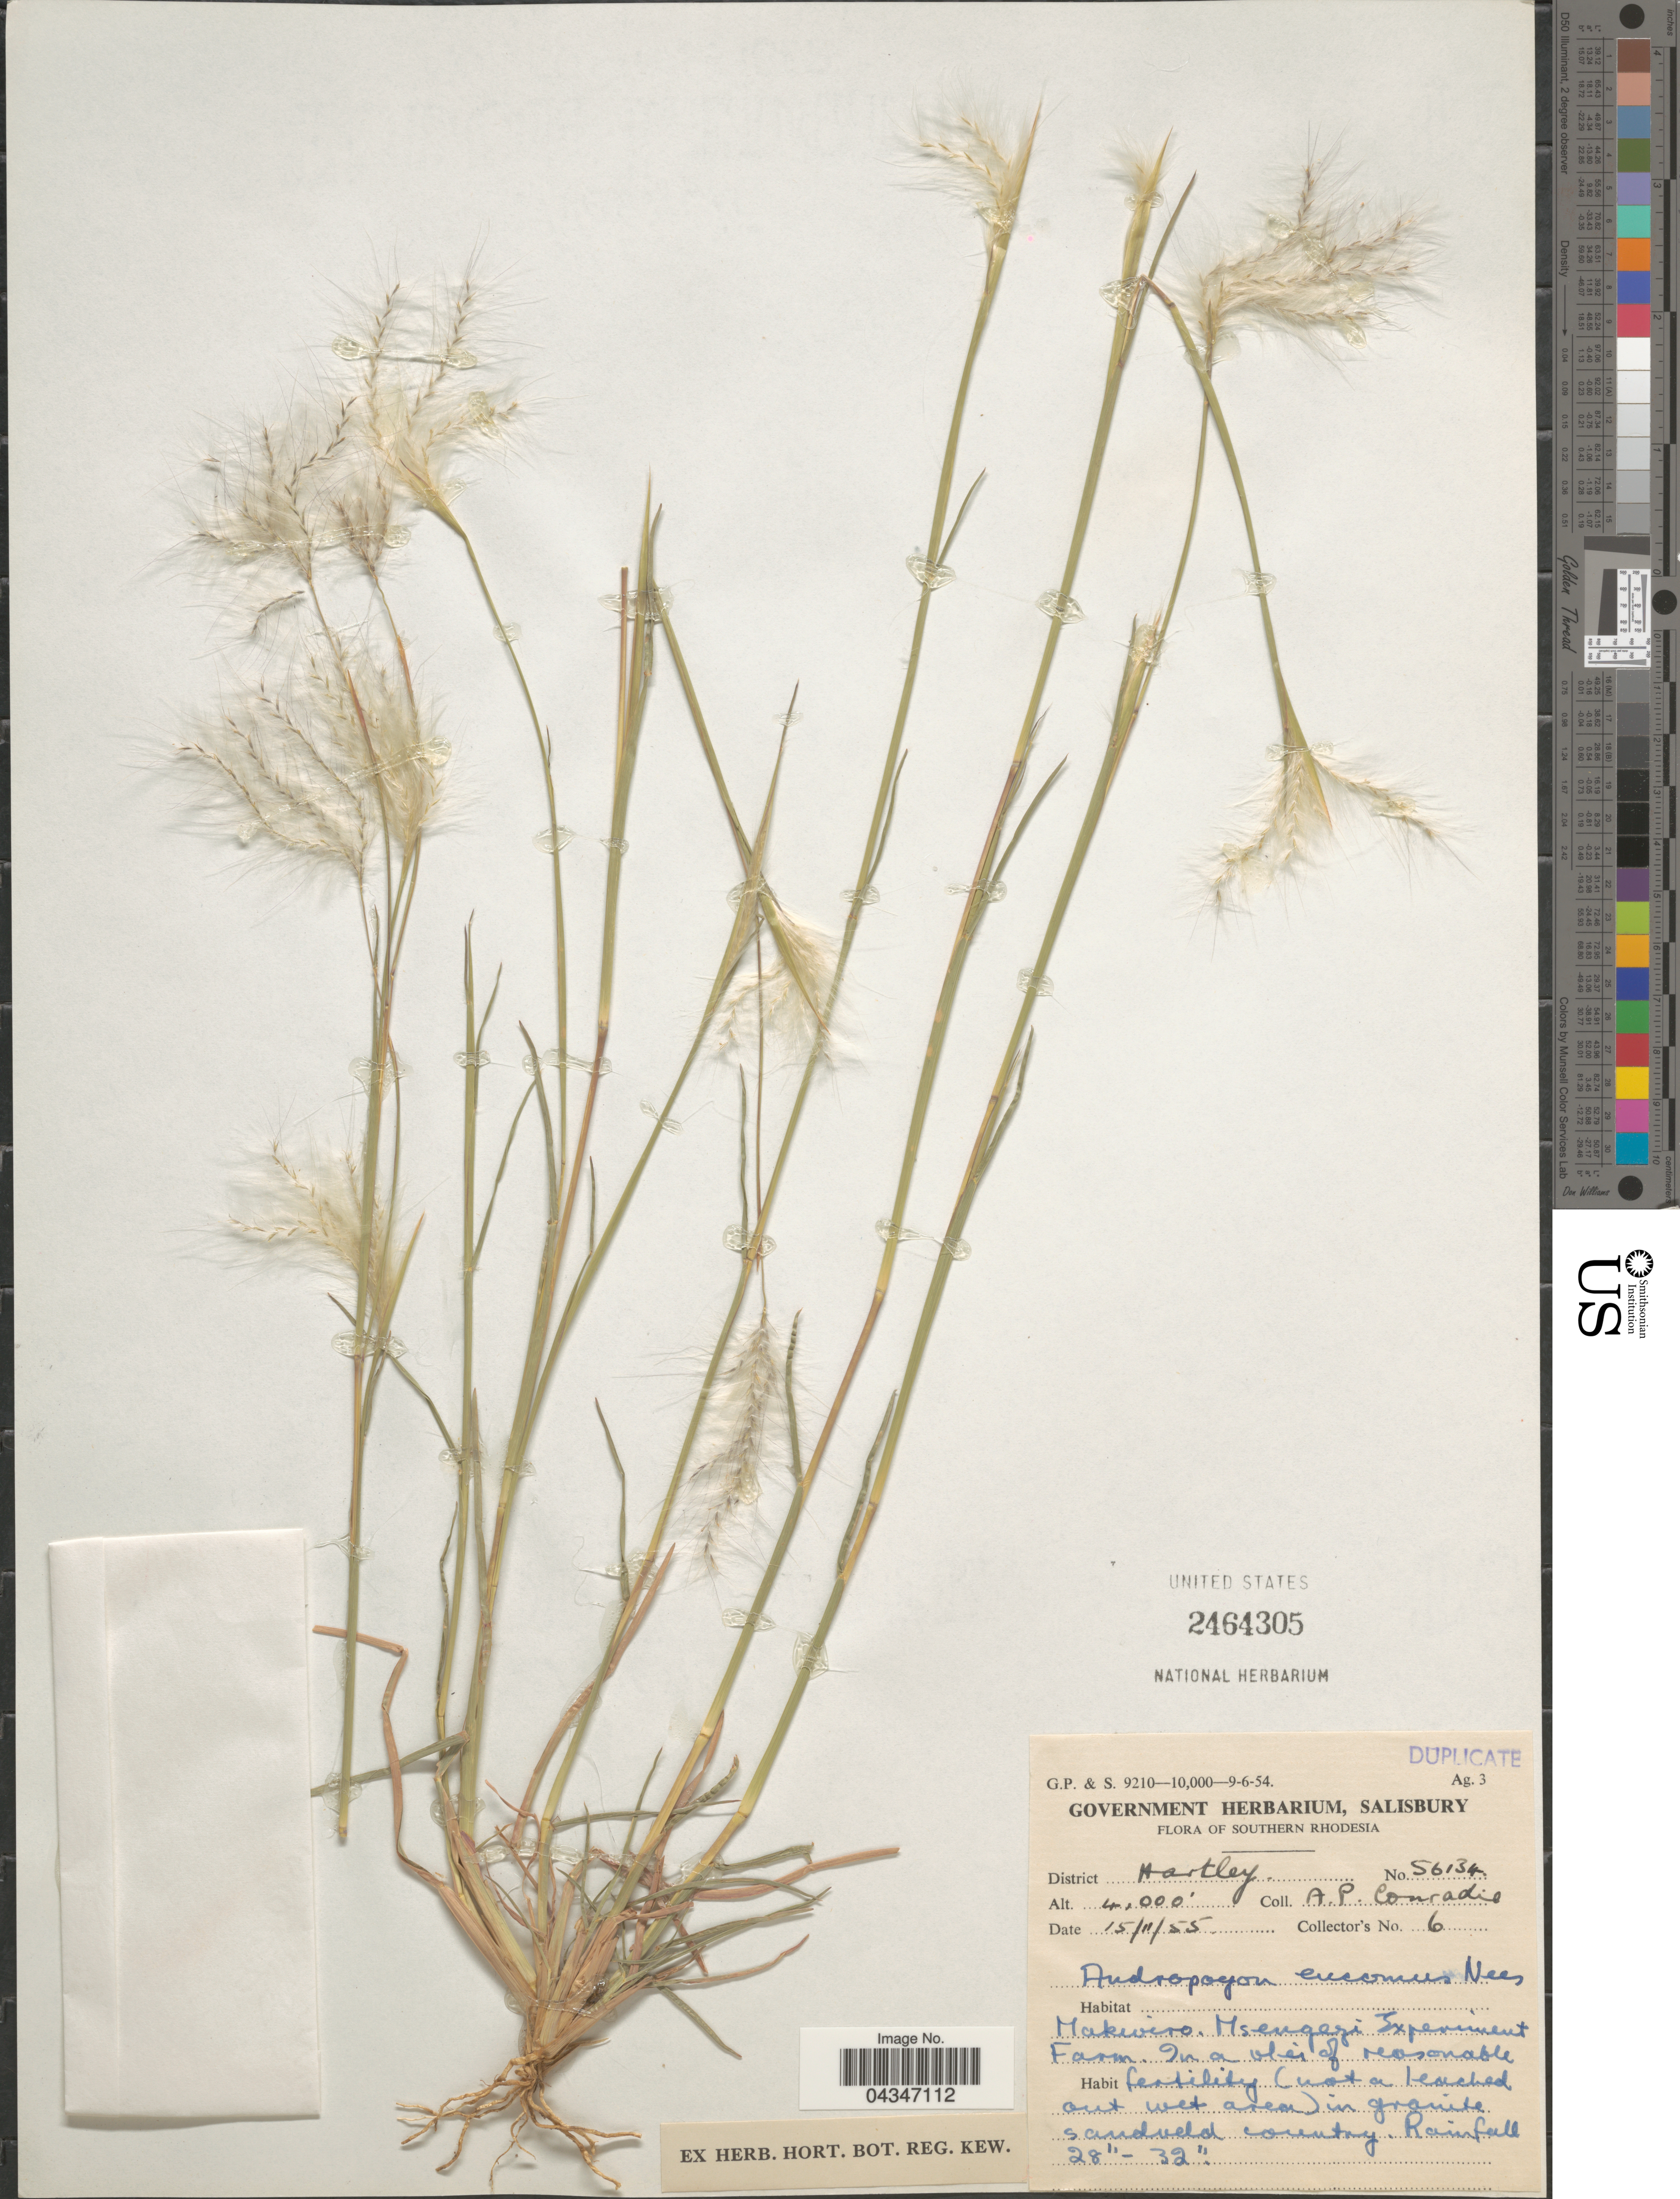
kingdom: Plantae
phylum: Tracheophyta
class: Liliopsida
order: Poales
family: Poaceae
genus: Andropogon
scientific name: Andropogon eucomus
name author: Nees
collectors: A. Conradie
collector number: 56134/6*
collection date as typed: Transcribed d/m/y: 15/11/55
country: Zimbabwe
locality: Southern Rhodesia. District Hartley. Makwiro. Msengezi Experiment Farm.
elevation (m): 1219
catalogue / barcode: US 2464305